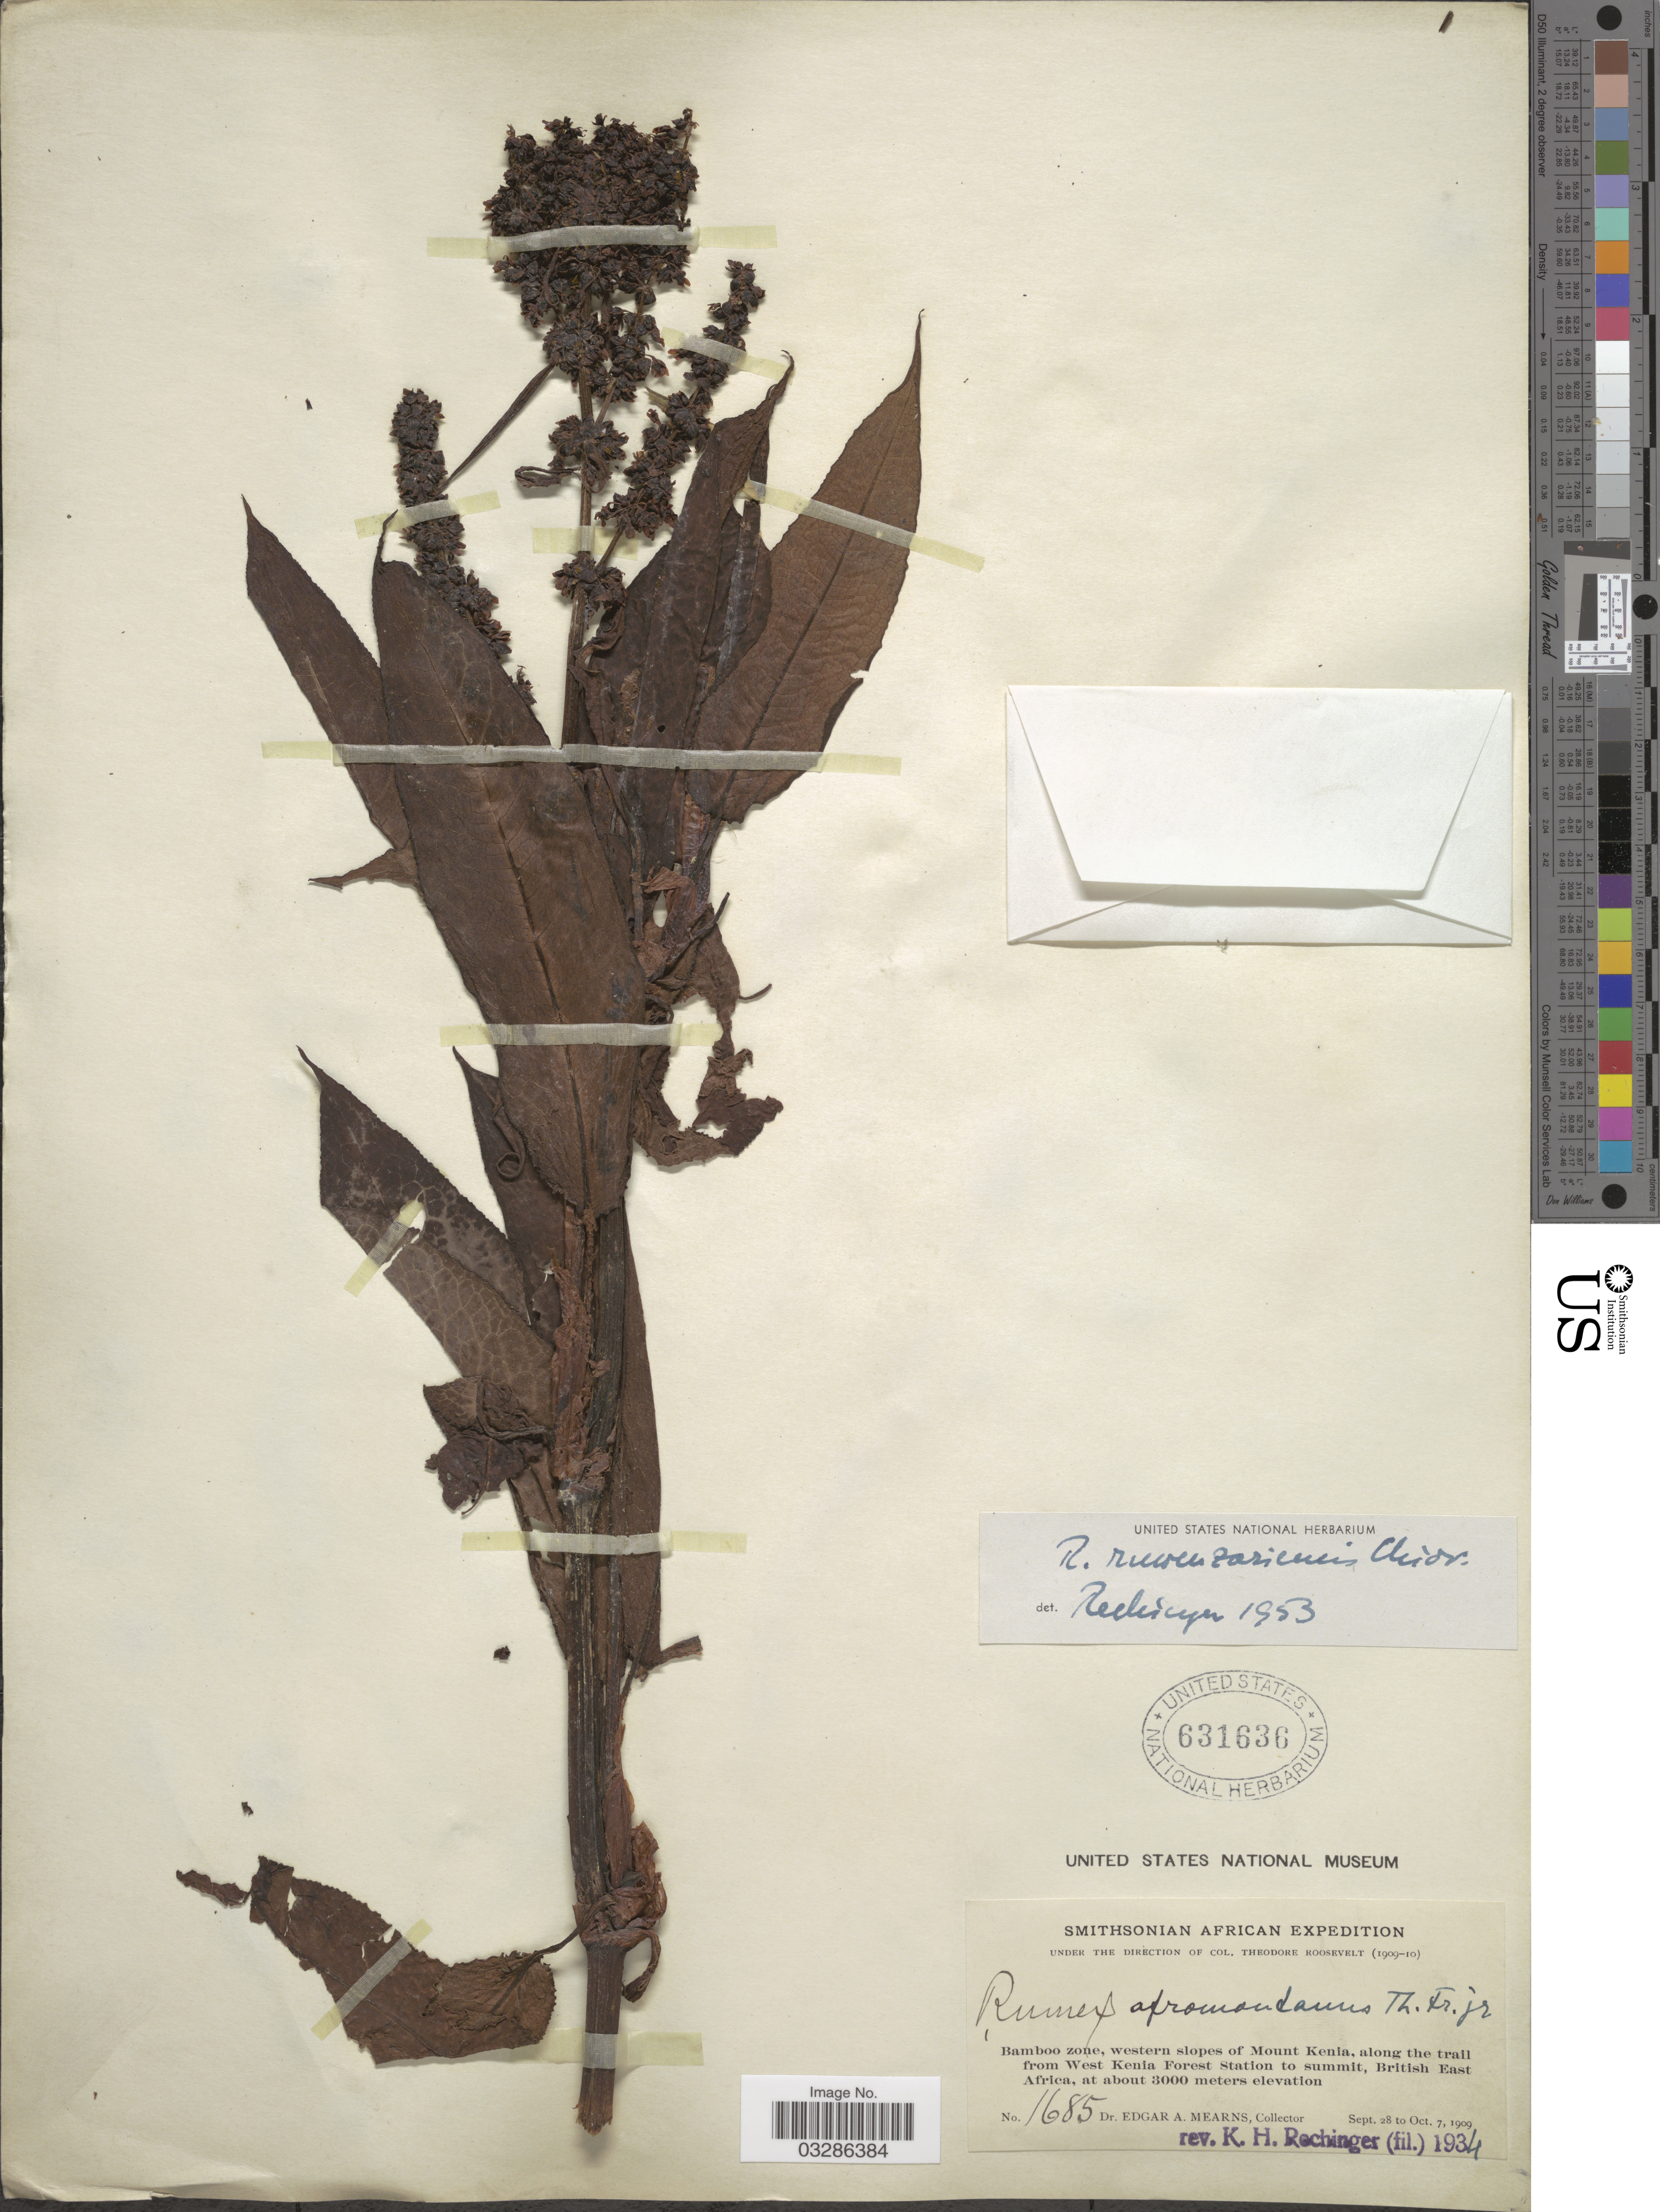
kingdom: Plantae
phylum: Tracheophyta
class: Magnoliopsida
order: Caryophyllales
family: Polygonaceae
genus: Rumex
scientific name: Rumex ruwenzoriensis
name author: Chiov.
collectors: E. A. Mearns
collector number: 1685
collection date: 1909-09-28/1909-10-07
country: Kenya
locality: Bamboo zone, western slopes of Mount Kenia, along the trail from West Kenia Forest Station to summit, British East Africa.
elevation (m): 3000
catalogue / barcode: US 631636